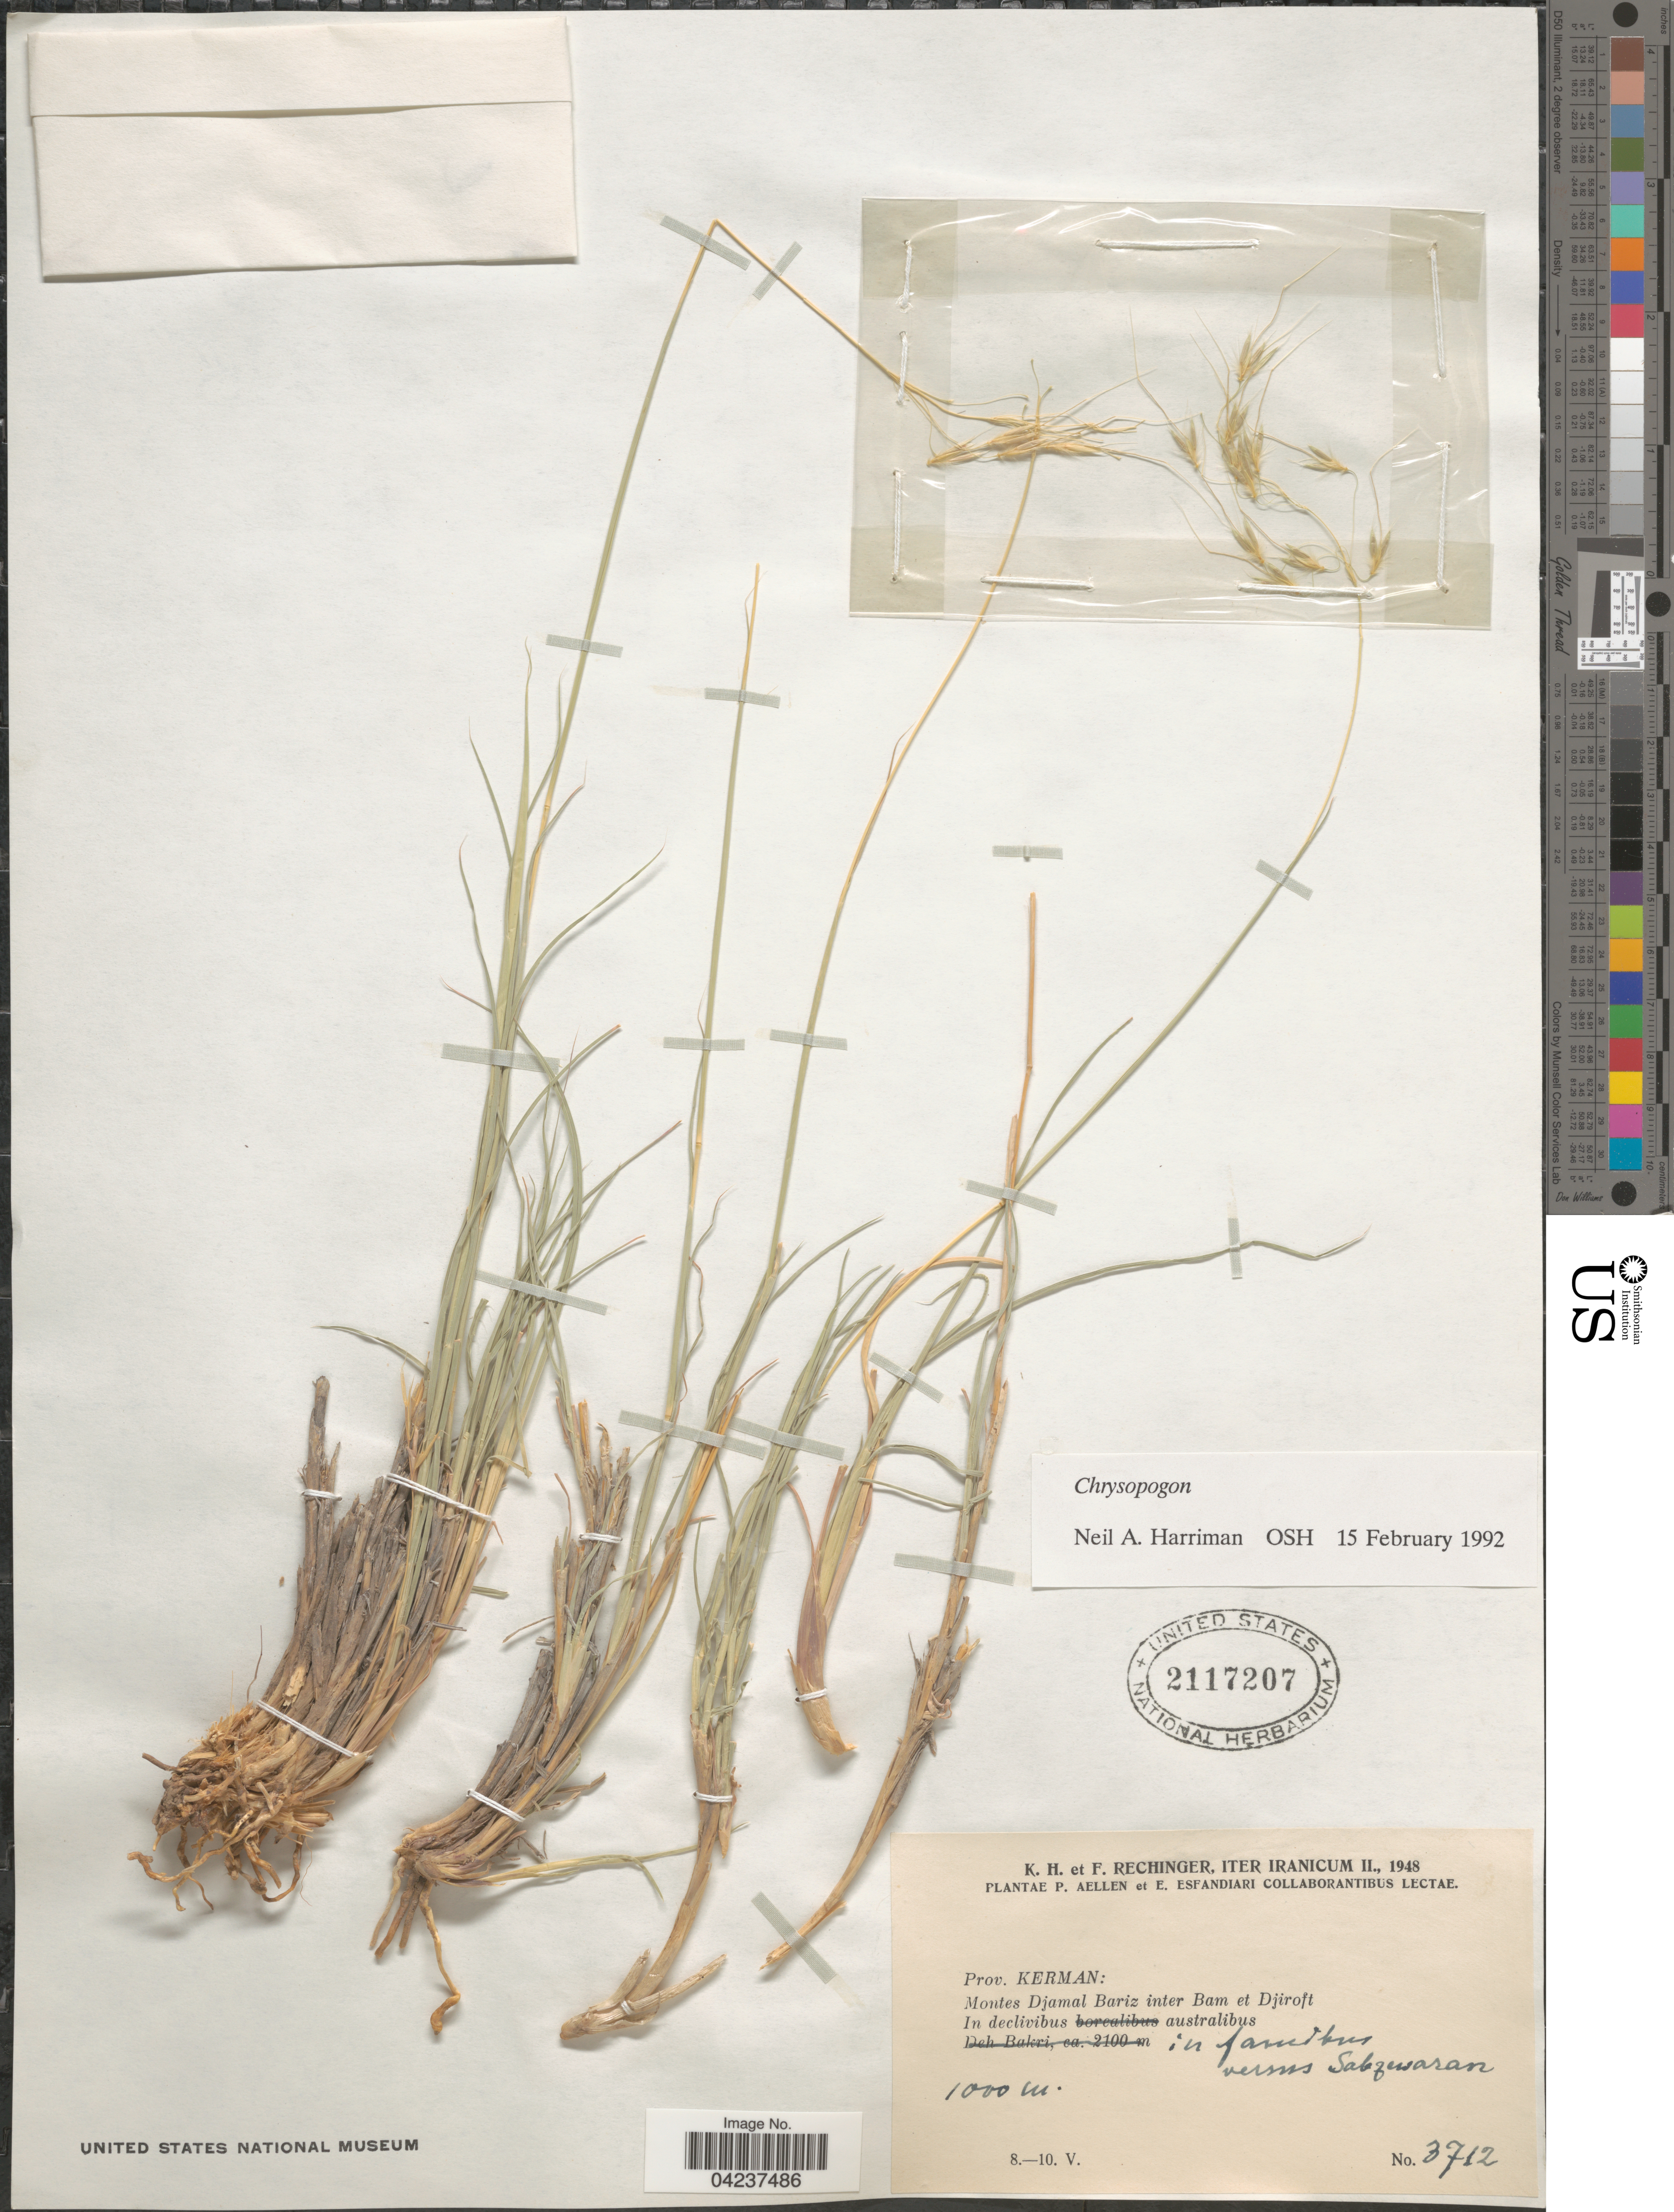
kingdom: Plantae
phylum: Tracheophyta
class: Liliopsida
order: Poales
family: Poaceae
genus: Chrysopogon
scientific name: Chrysopogon sp.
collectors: K. H. Rechinger, F. Rechinger, P. Aellen & E. Esfandiari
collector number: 3712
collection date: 1948-05-08/1948-05-10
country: Iran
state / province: Kerman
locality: Iter Iranicum II., 1948. Montes Djamal Bariz inter Bam et Djiroft. In declivibus australibus.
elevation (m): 1000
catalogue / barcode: US 2117207